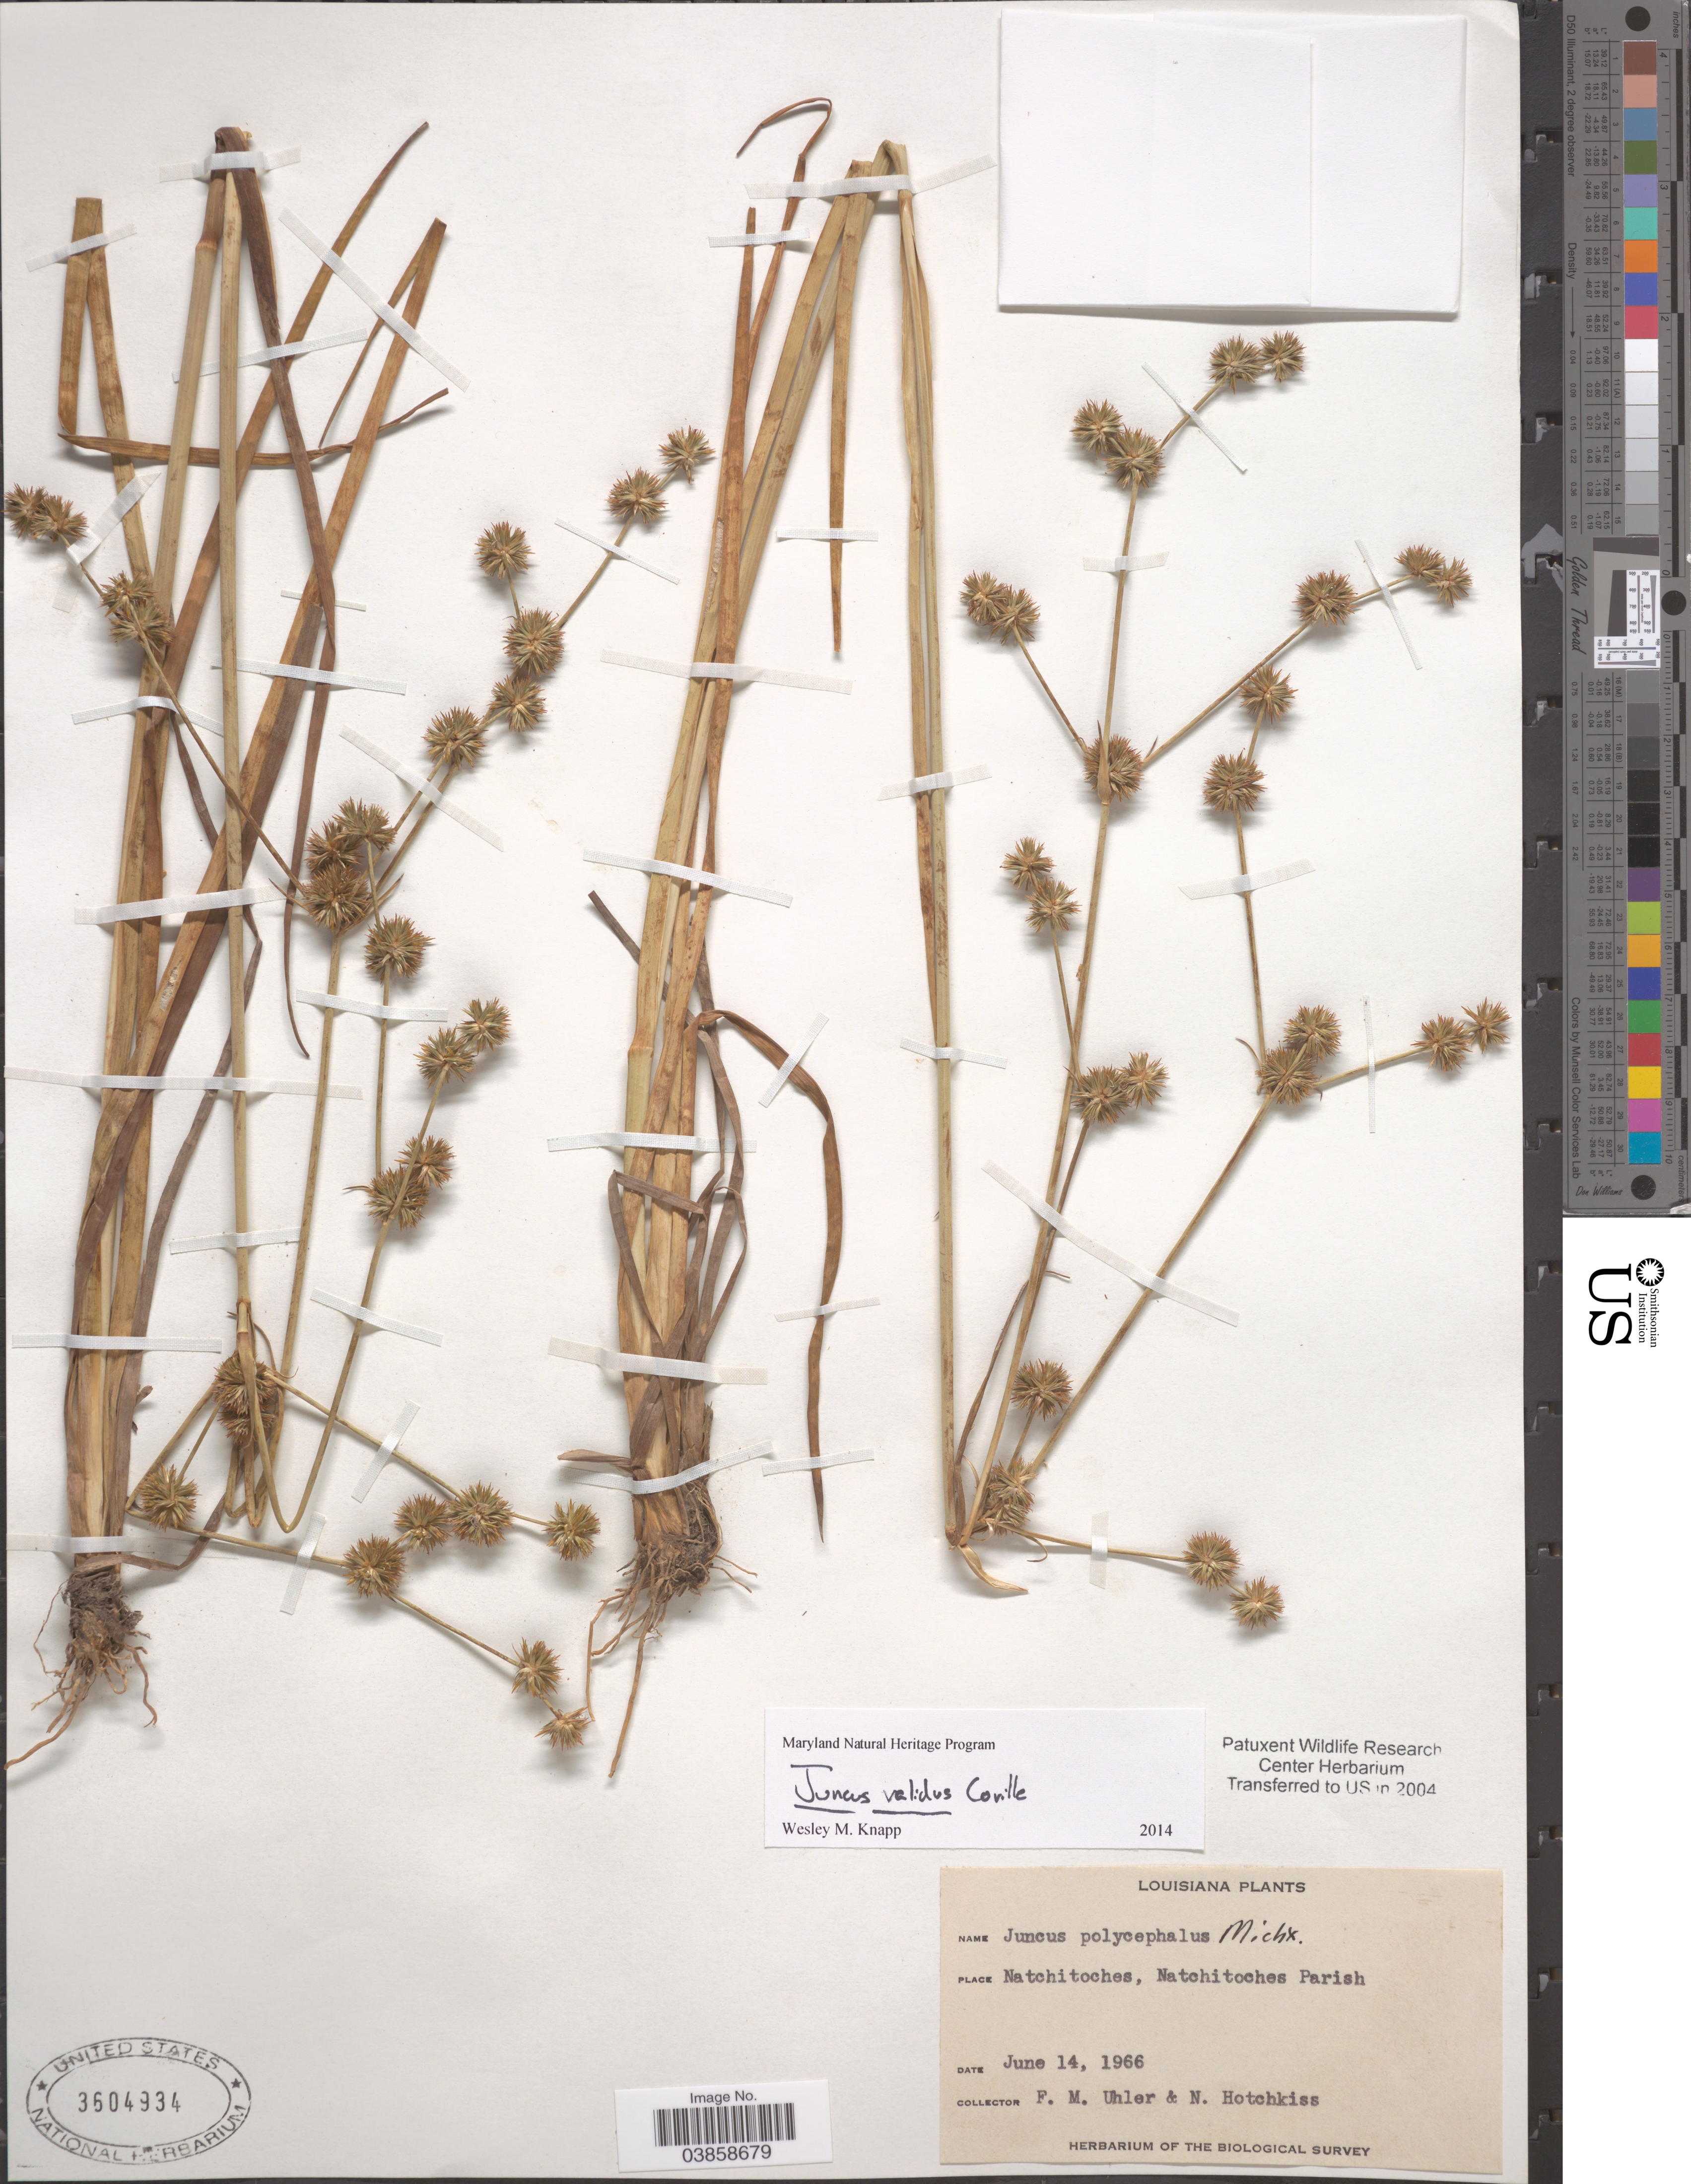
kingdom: Plantae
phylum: Tracheophyta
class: Liliopsida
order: Poales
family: Juncaceae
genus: Juncus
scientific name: Juncus validus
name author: Coville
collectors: F. M. Uhler & N. Hotchkiss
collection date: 1966-06-14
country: United States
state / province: Louisiana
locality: Natchitoches, Natchitoches Parish.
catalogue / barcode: US 3604934